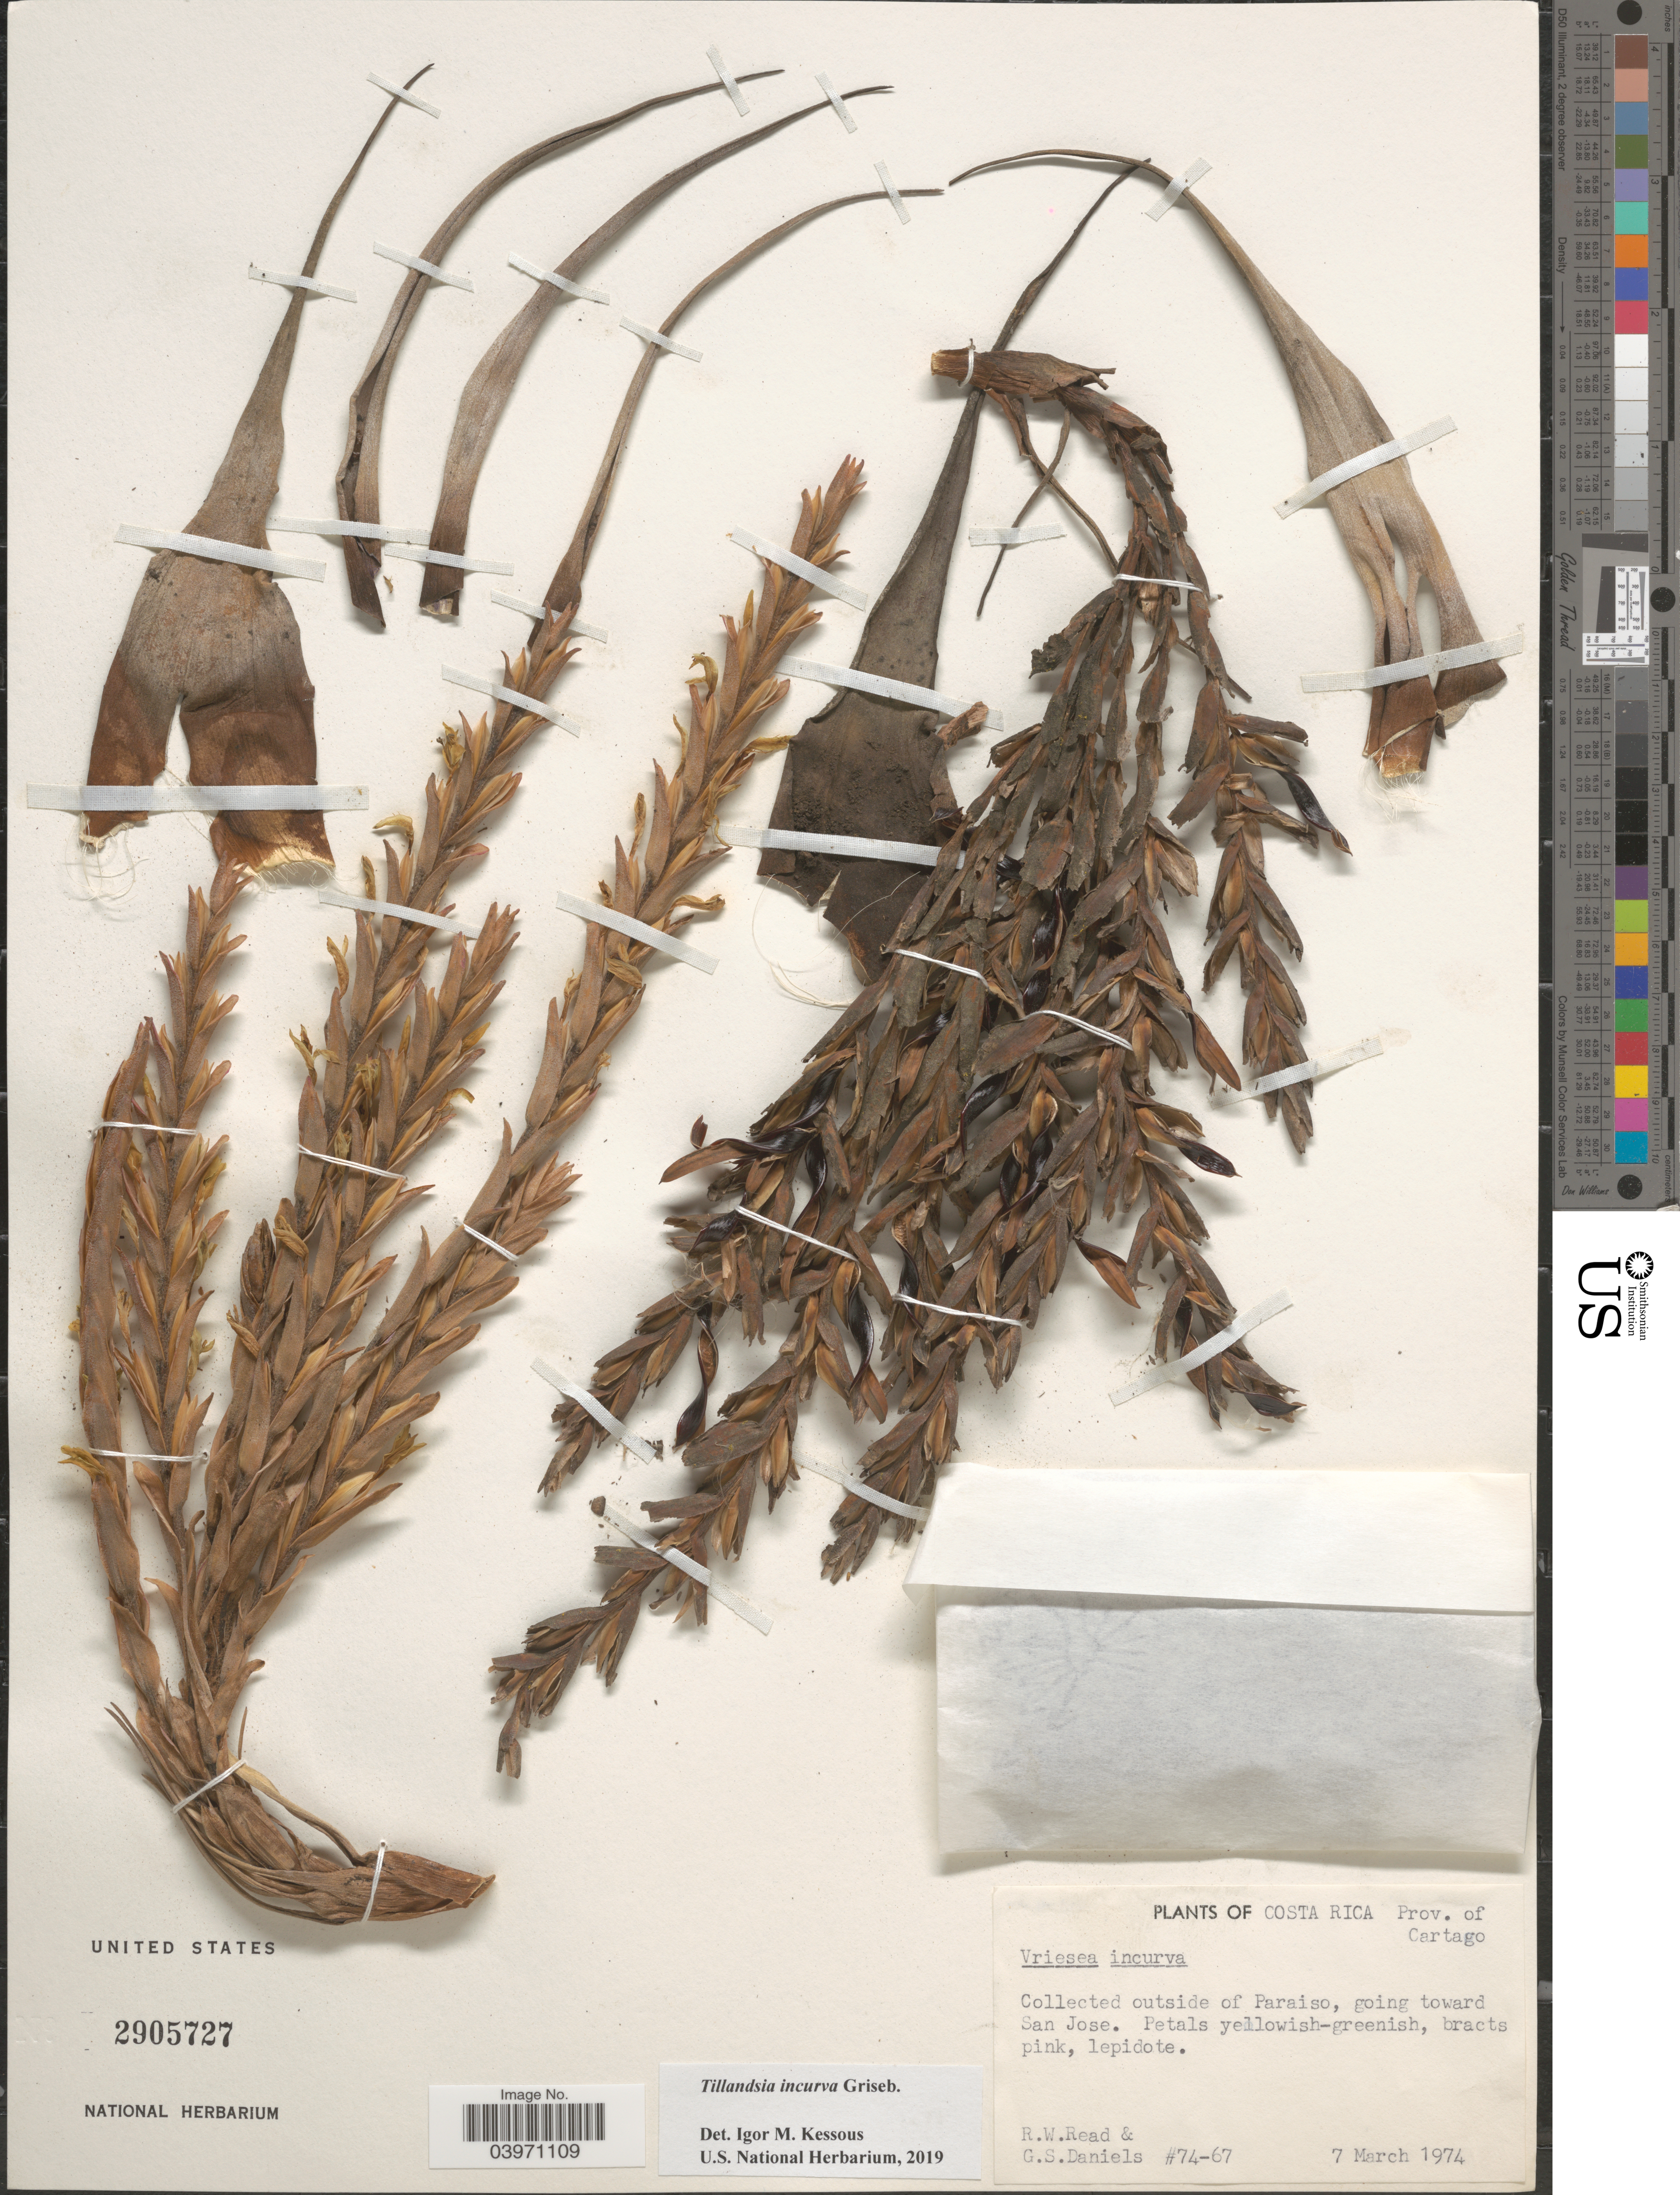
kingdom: Plantae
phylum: Tracheophyta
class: Liliopsida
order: Poales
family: Bromeliaceae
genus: Tillandsia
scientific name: Tillandsia incurva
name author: Griseb.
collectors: R. W. Read & G. S. Daniels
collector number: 74-67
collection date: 1974-03-07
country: Costa Rica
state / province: Cartago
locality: Outside of Paraiso, going toward San Jose,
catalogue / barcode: US 2905727